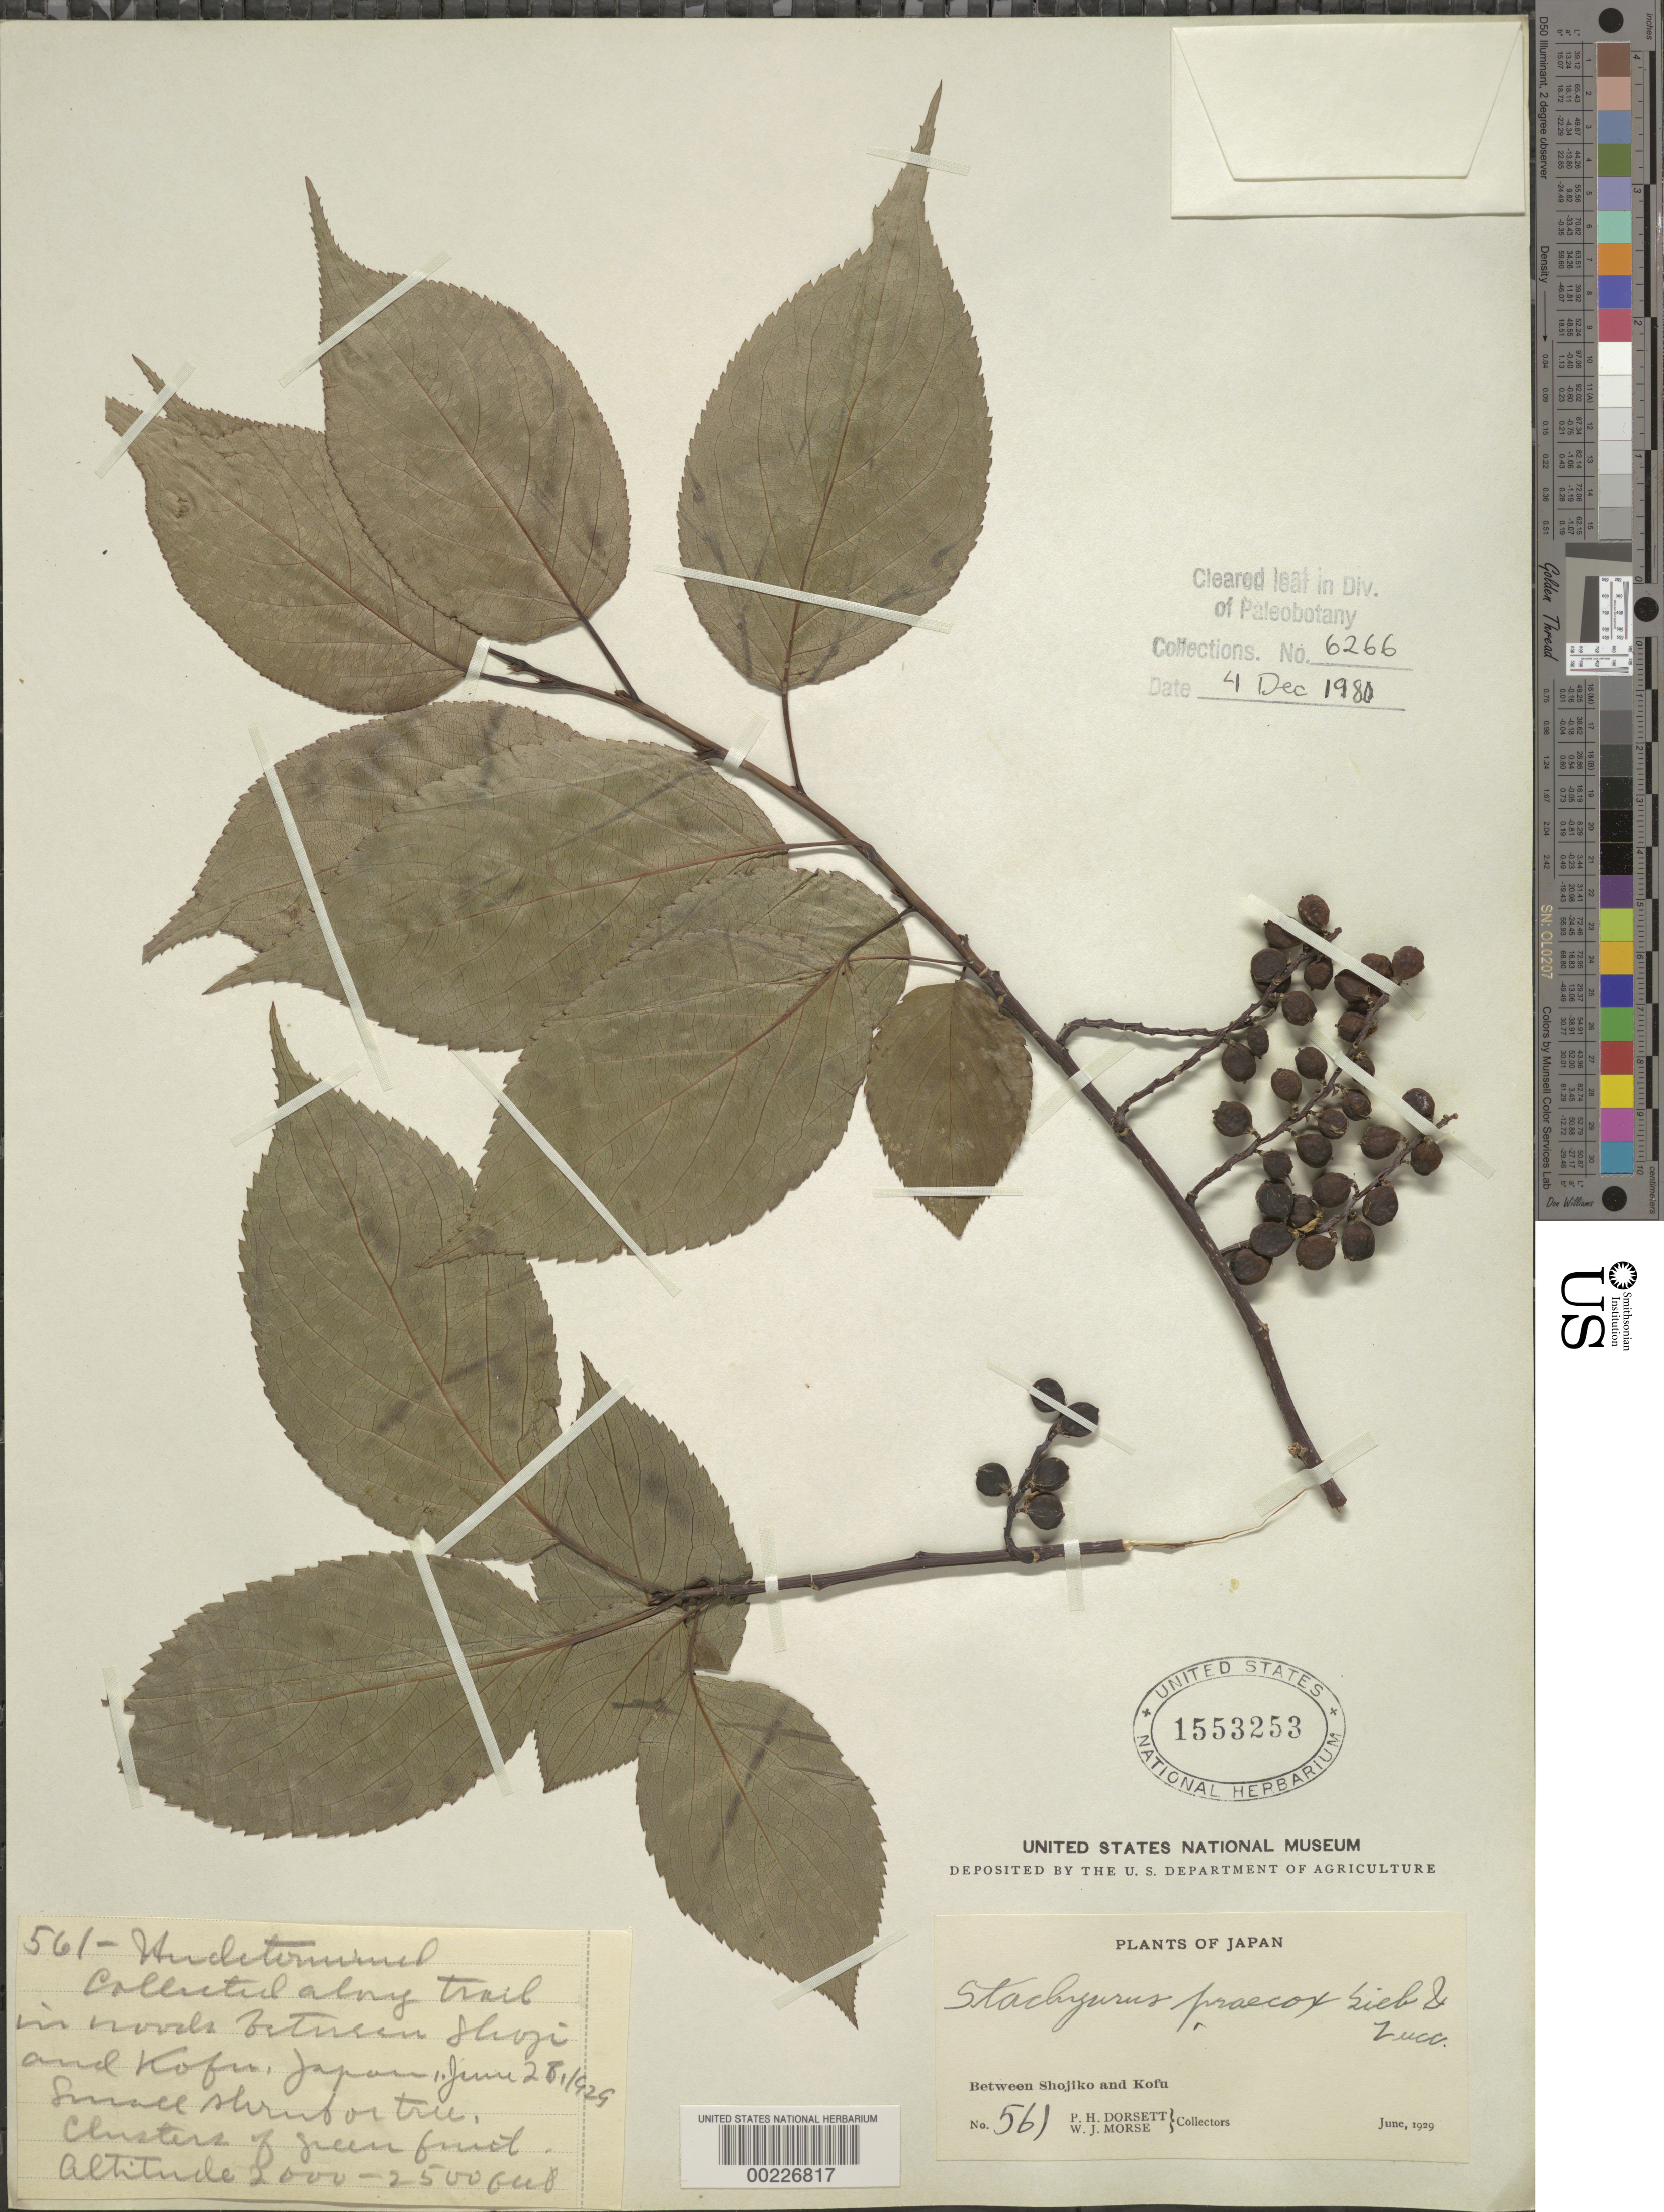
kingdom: Plantae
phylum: Tracheophyta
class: Magnoliopsida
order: Crossosomatales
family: Stachyuraceae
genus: Stachyurus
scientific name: Stachyurus praecox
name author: Siebold & Zucc.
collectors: P. H. Dorsett & W. J. Morse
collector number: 561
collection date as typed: Jun 1929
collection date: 1929-06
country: Japan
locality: Between shojiko and kofu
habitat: In woods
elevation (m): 610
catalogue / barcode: US 1553253